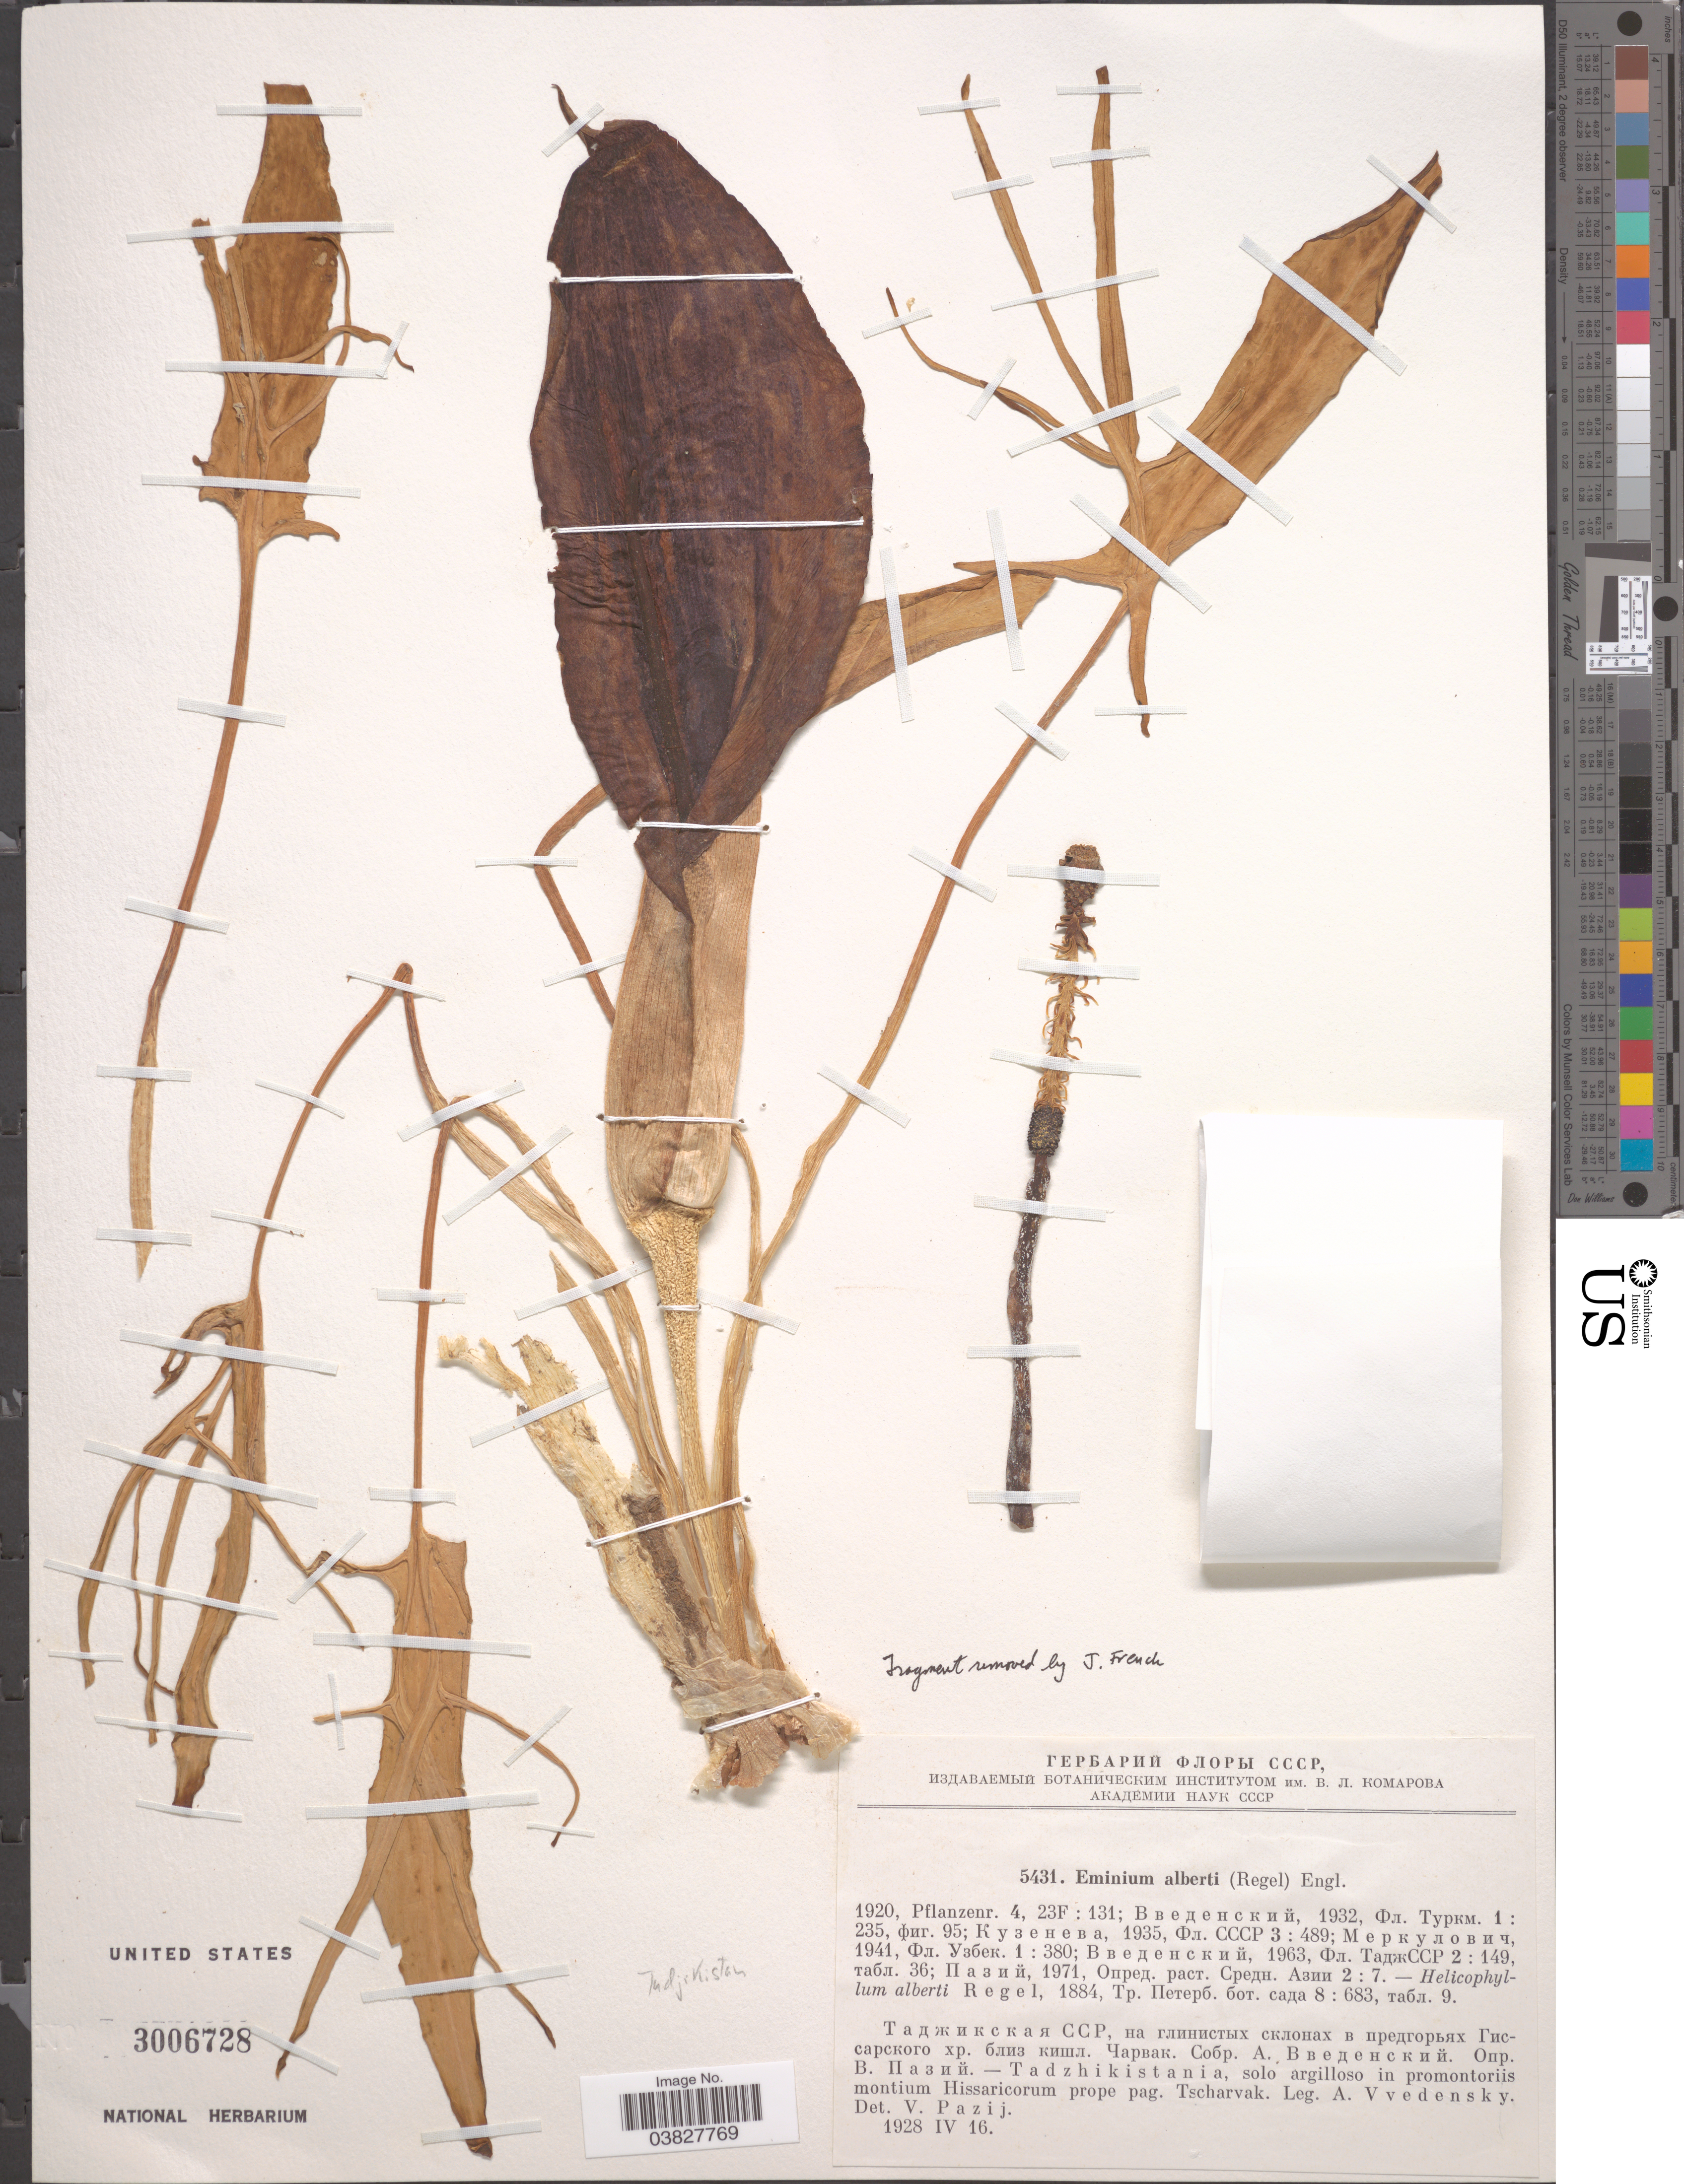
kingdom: Plantae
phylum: Tracheophyta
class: Liliopsida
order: Alismatales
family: Araceae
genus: Eminium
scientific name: Eminium albertii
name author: (Regel) Engl.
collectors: A. Vvedensky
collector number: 5431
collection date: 1928-04-16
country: Tajikistan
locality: Tadzhikistania, solo argilloso in promontoriis montium Hissaricorum prope pag. Tscharvak.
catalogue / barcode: US 3006728